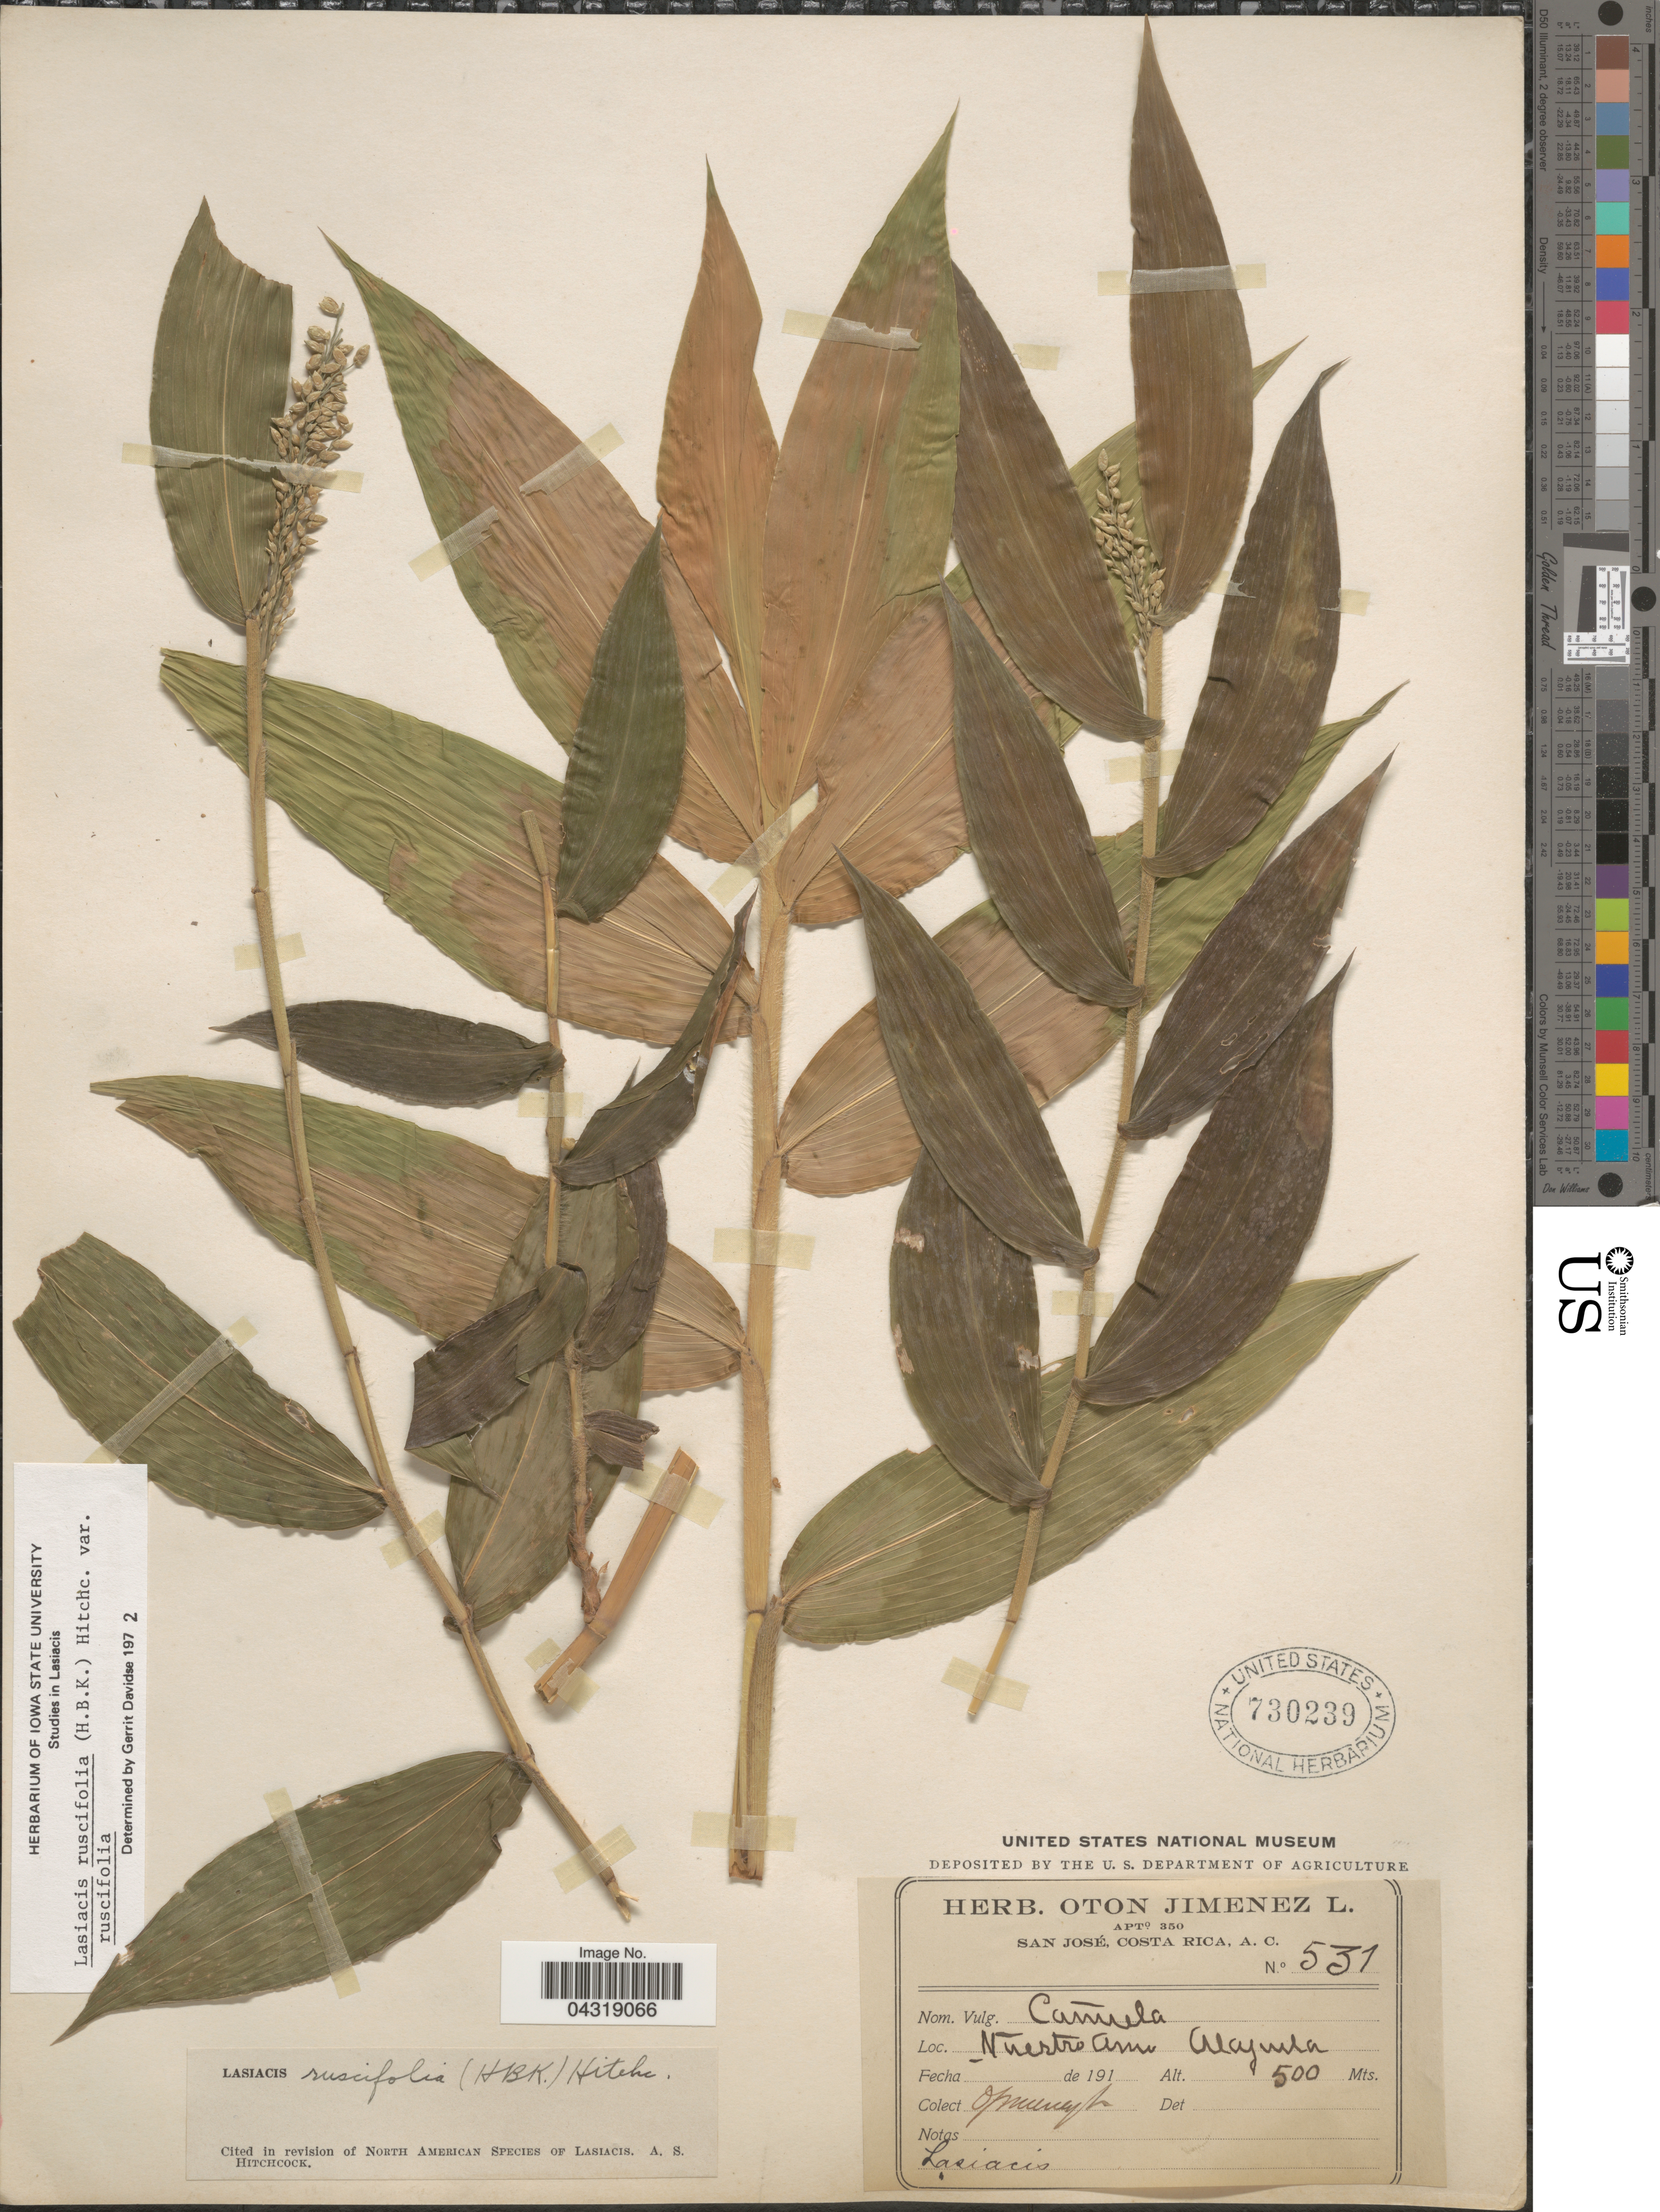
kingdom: Plantae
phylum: Tracheophyta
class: Liliopsida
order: Poales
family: Poaceae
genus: Lasiacis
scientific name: Lasiacis ruscifolia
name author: (Kunth) Hitchc.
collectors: O. Jiménez L.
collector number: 531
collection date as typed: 191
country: Costa Rica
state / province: Alajuela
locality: Nuestro Amo.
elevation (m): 500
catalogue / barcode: US 730239